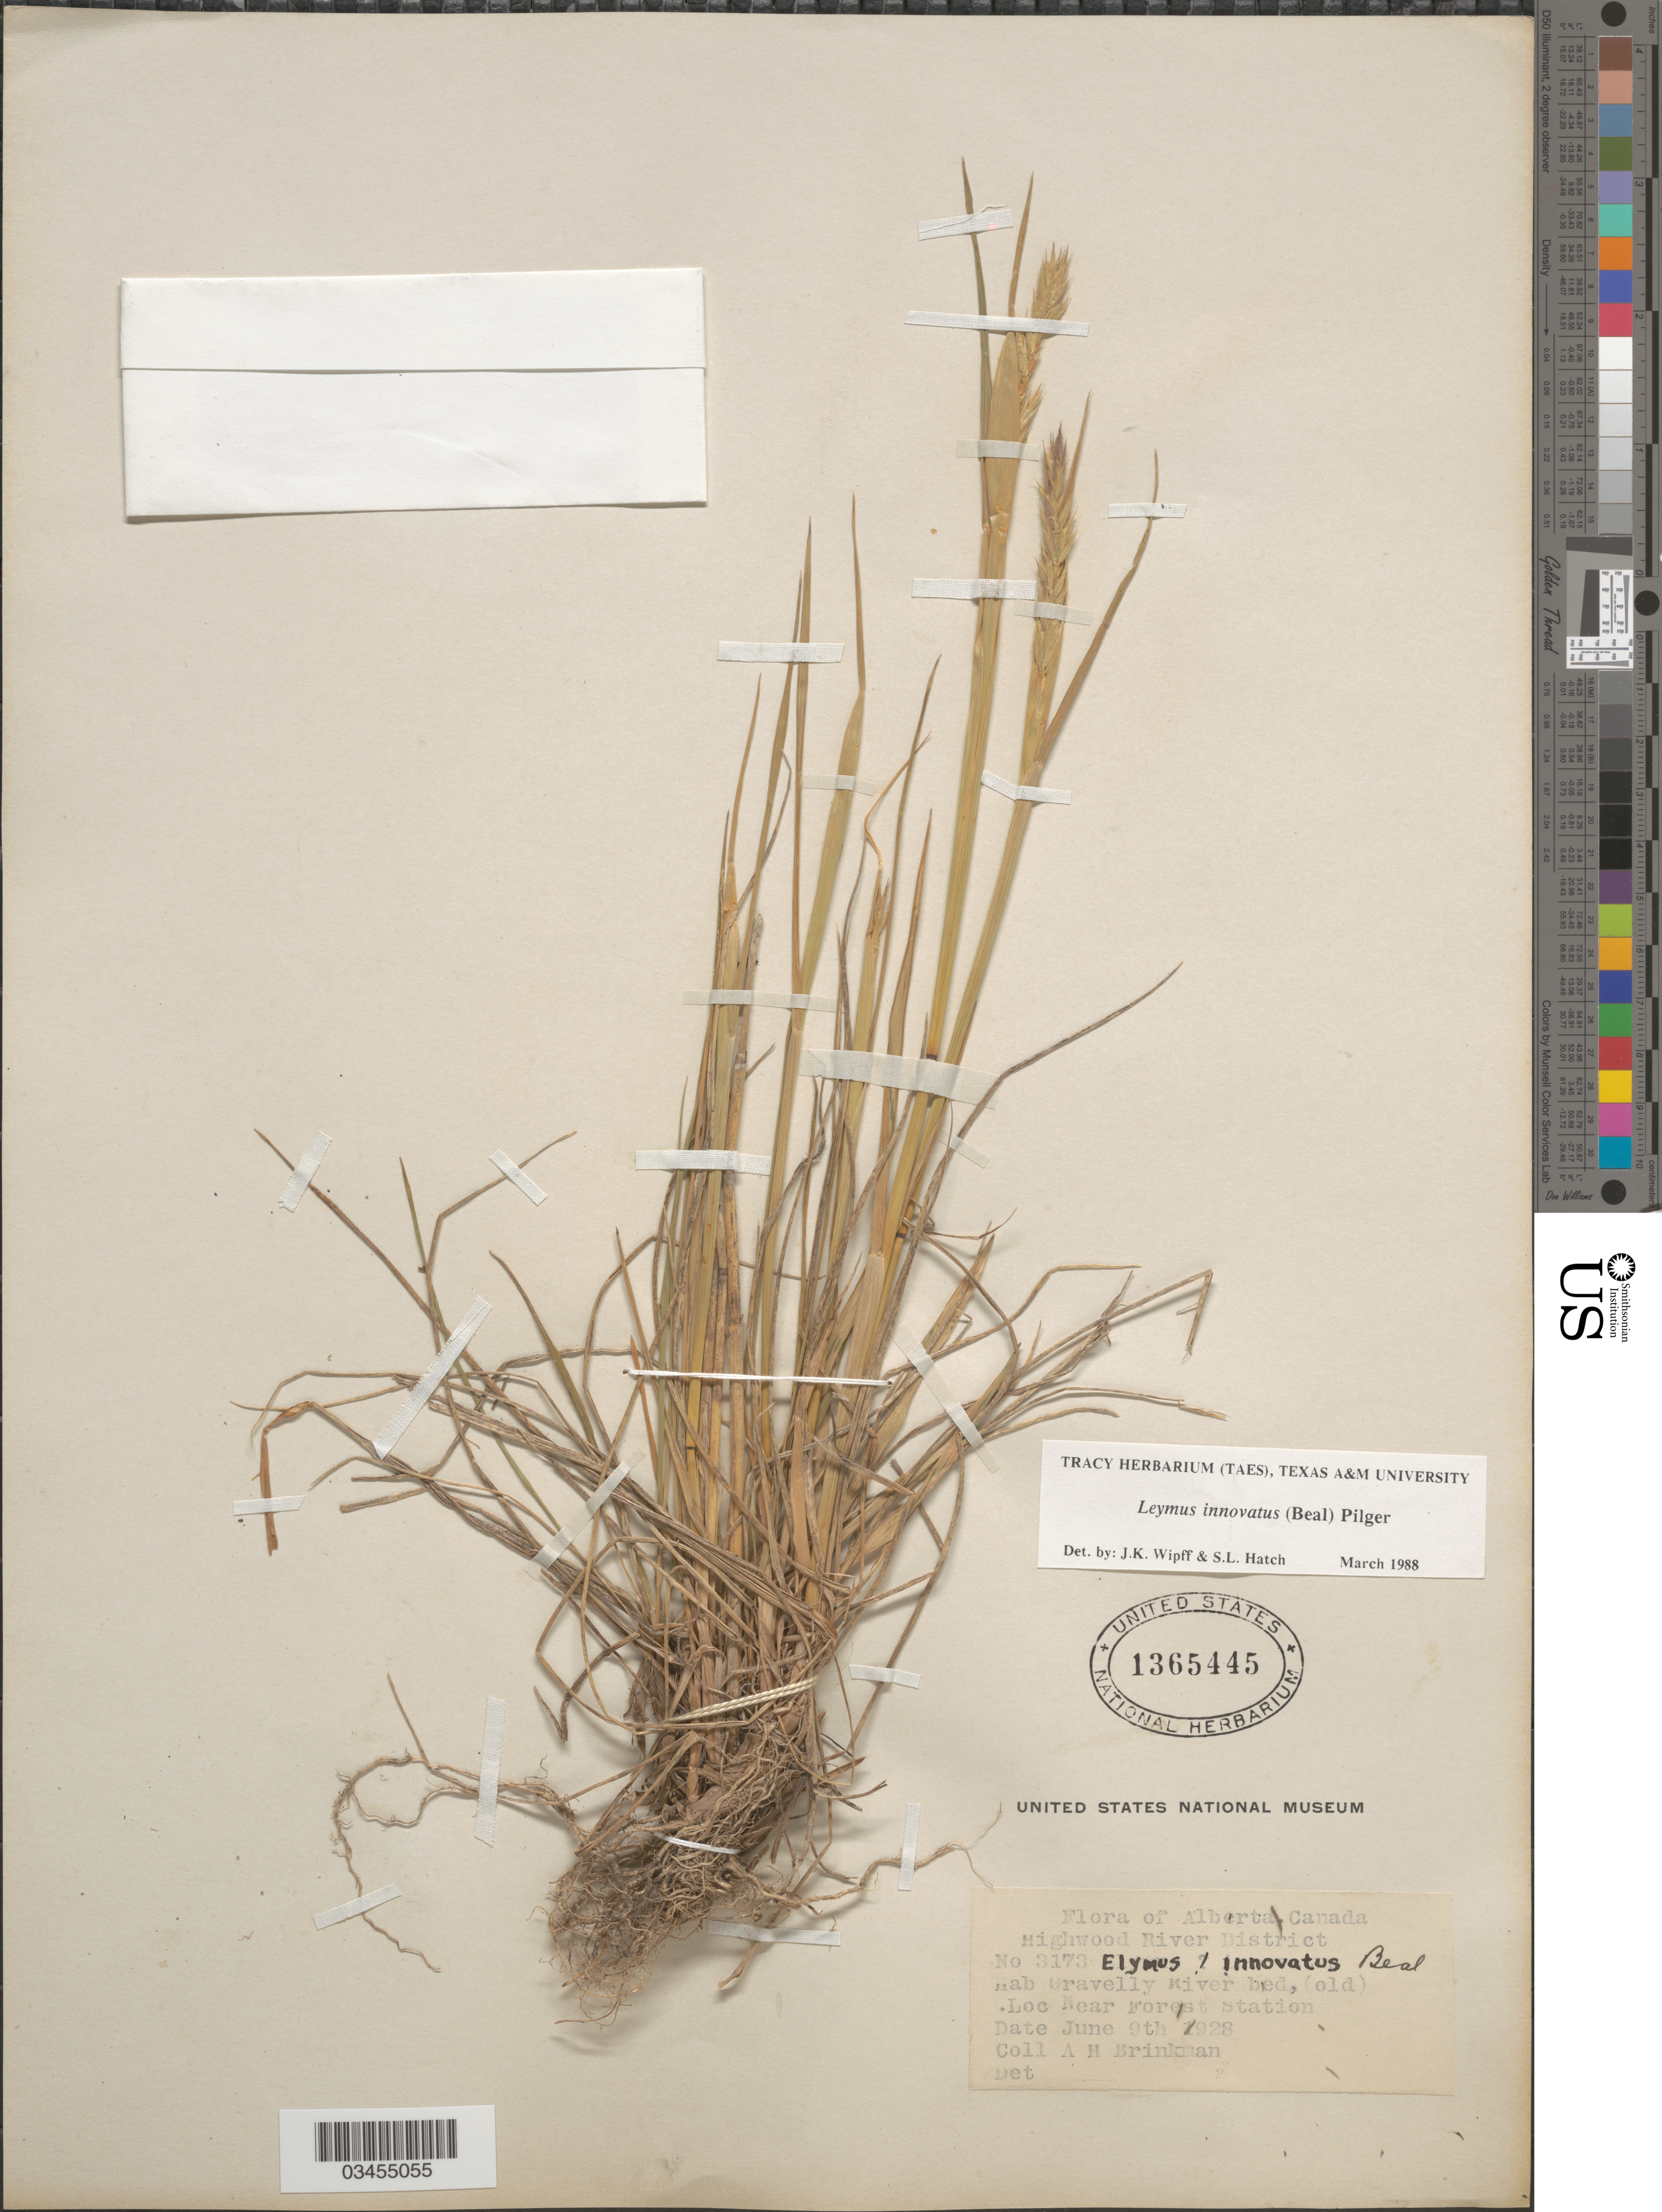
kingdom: Plantae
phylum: Tracheophyta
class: Liliopsida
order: Poales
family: Poaceae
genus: Leymus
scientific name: Leymus innovatus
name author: (W.J. Beal) Pilg.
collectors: A. Brinkman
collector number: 3173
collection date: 1928-06-09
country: Canada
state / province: Alberta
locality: Highwood River District. Gravelly River bed, (old). Near Forest Station.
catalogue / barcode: US 1365445